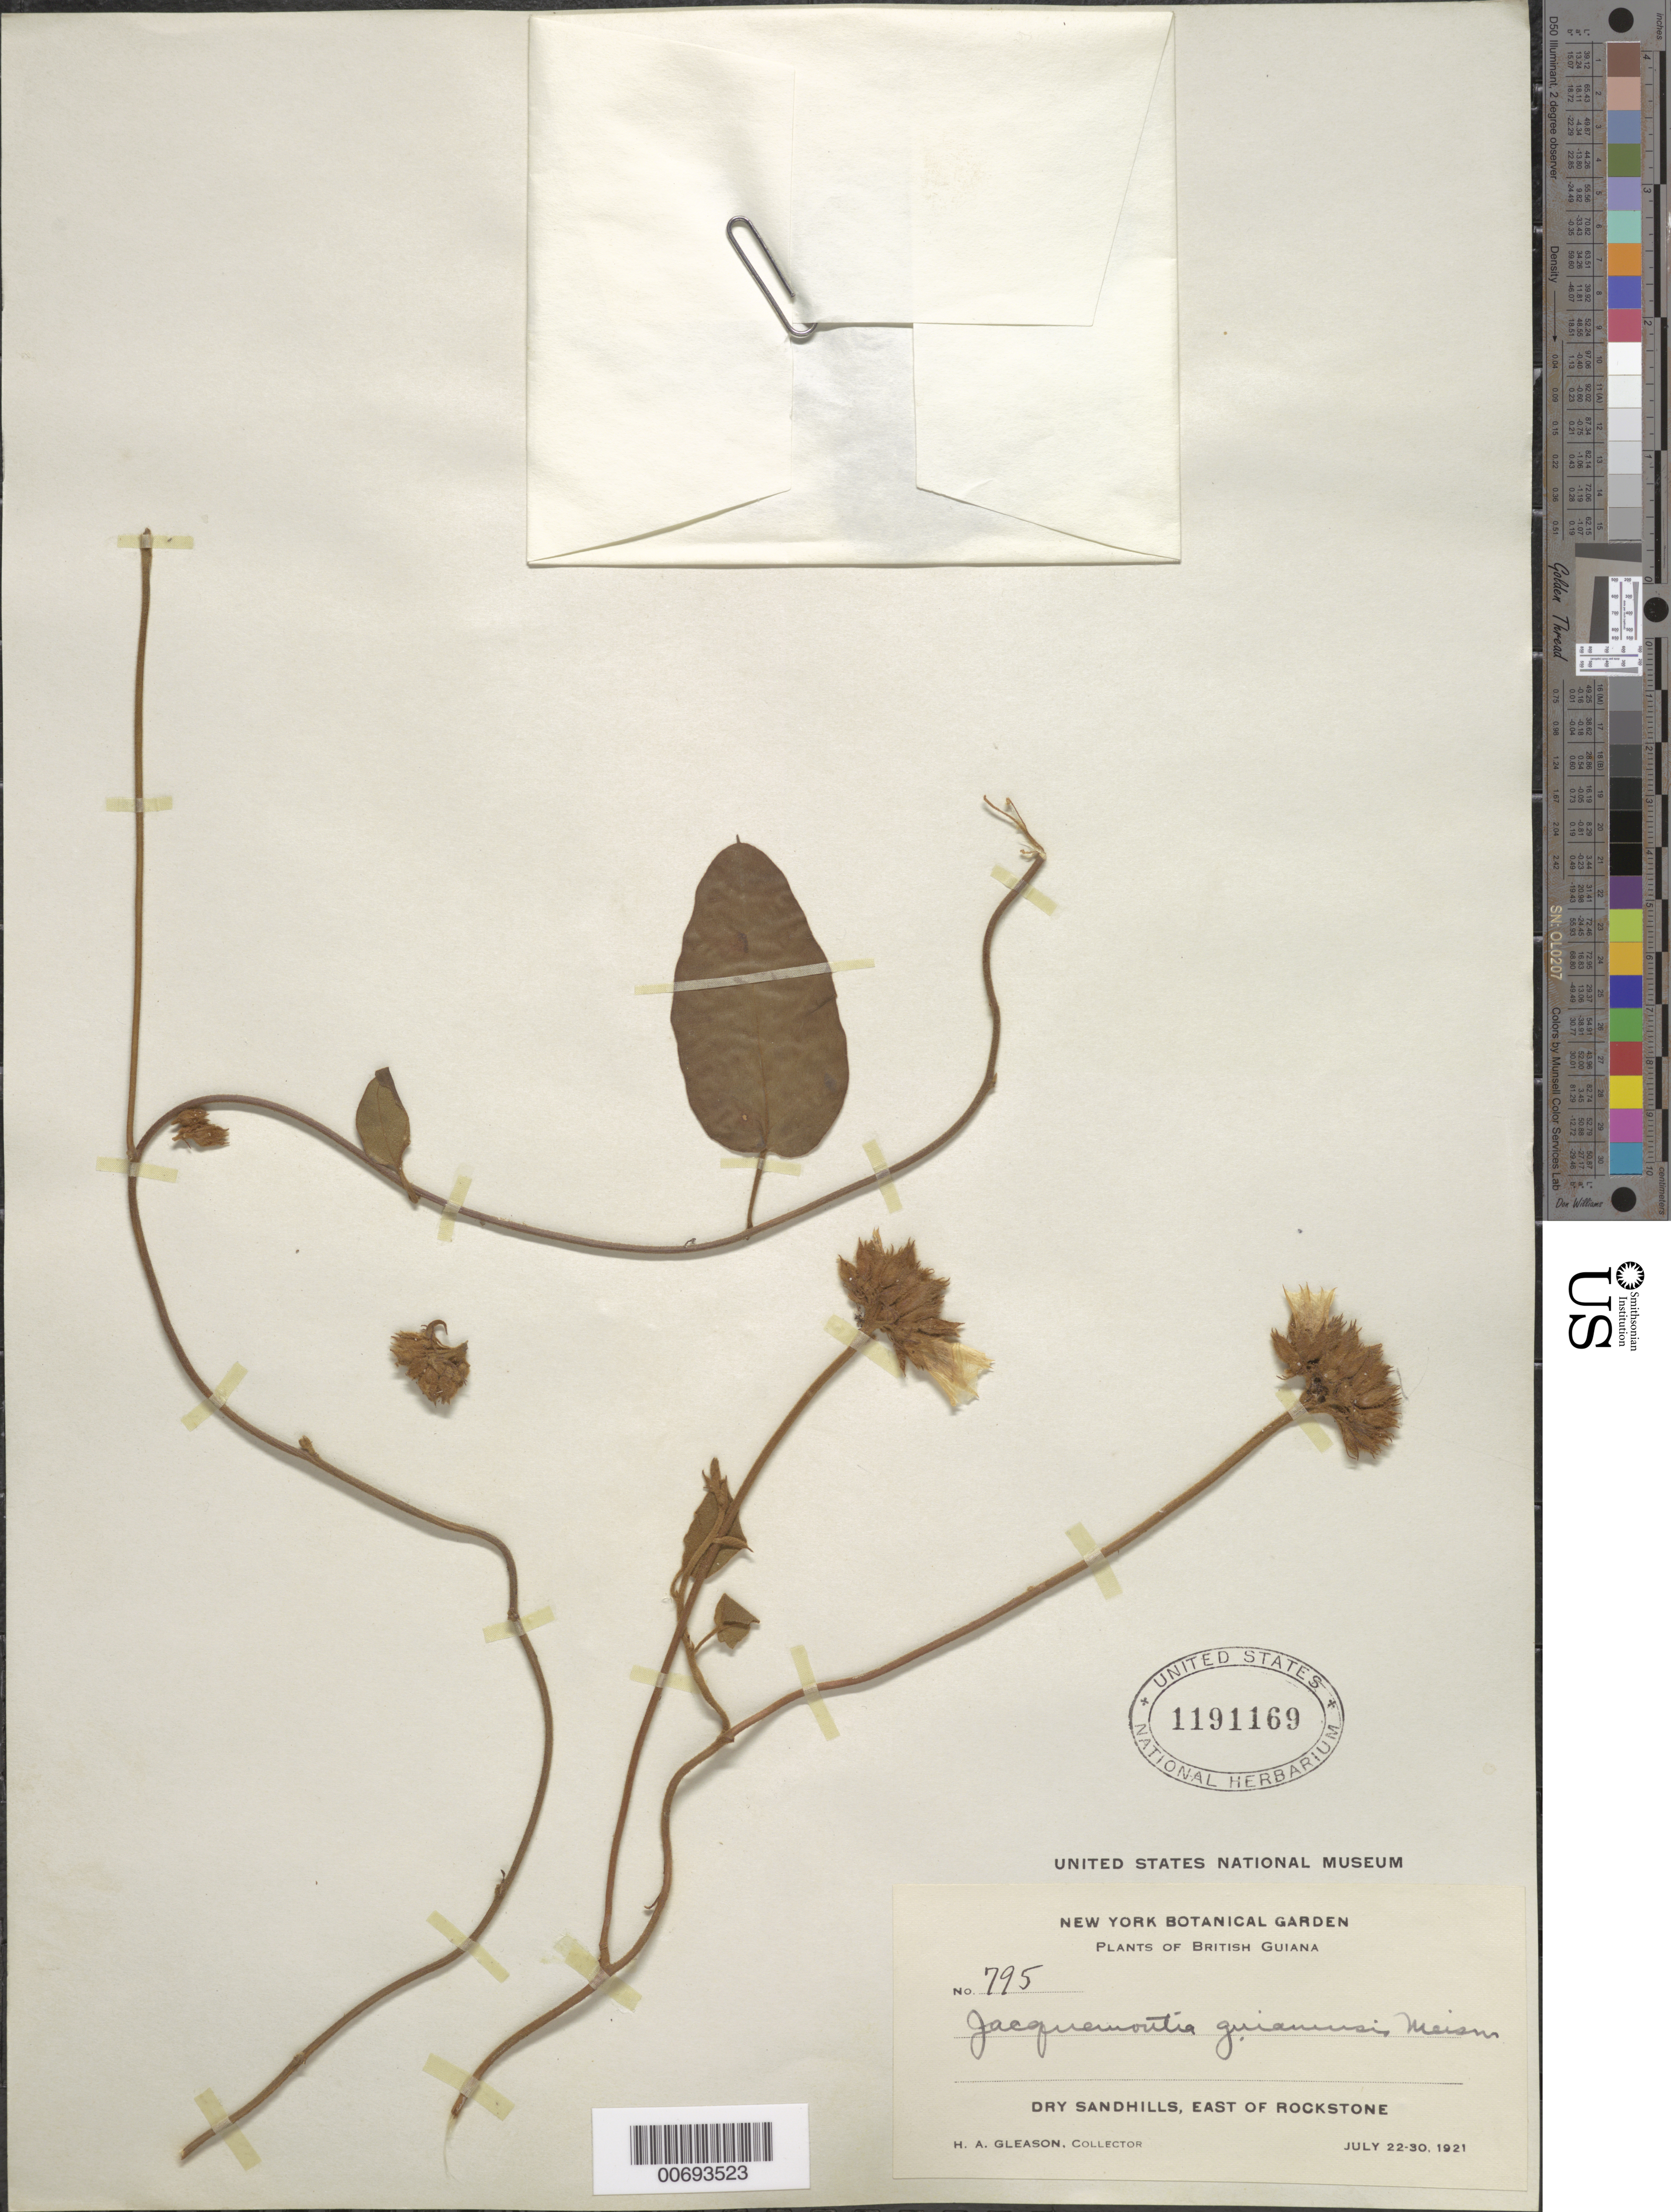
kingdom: Plantae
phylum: Tracheophyta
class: Magnoliopsida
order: Solanales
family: Convolvulaceae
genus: Jacquemontia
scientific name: Jacquemontia guyanensis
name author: (Aubl.) Meisn.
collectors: H. A. Gleason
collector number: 795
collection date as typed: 22-Jul-21 to 30-Jul-21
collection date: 1921-07-22/1921-07-30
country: Guyana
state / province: U. Demerara-Berbice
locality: Rockstone, E of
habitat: Dry sandhills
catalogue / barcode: US 1191169